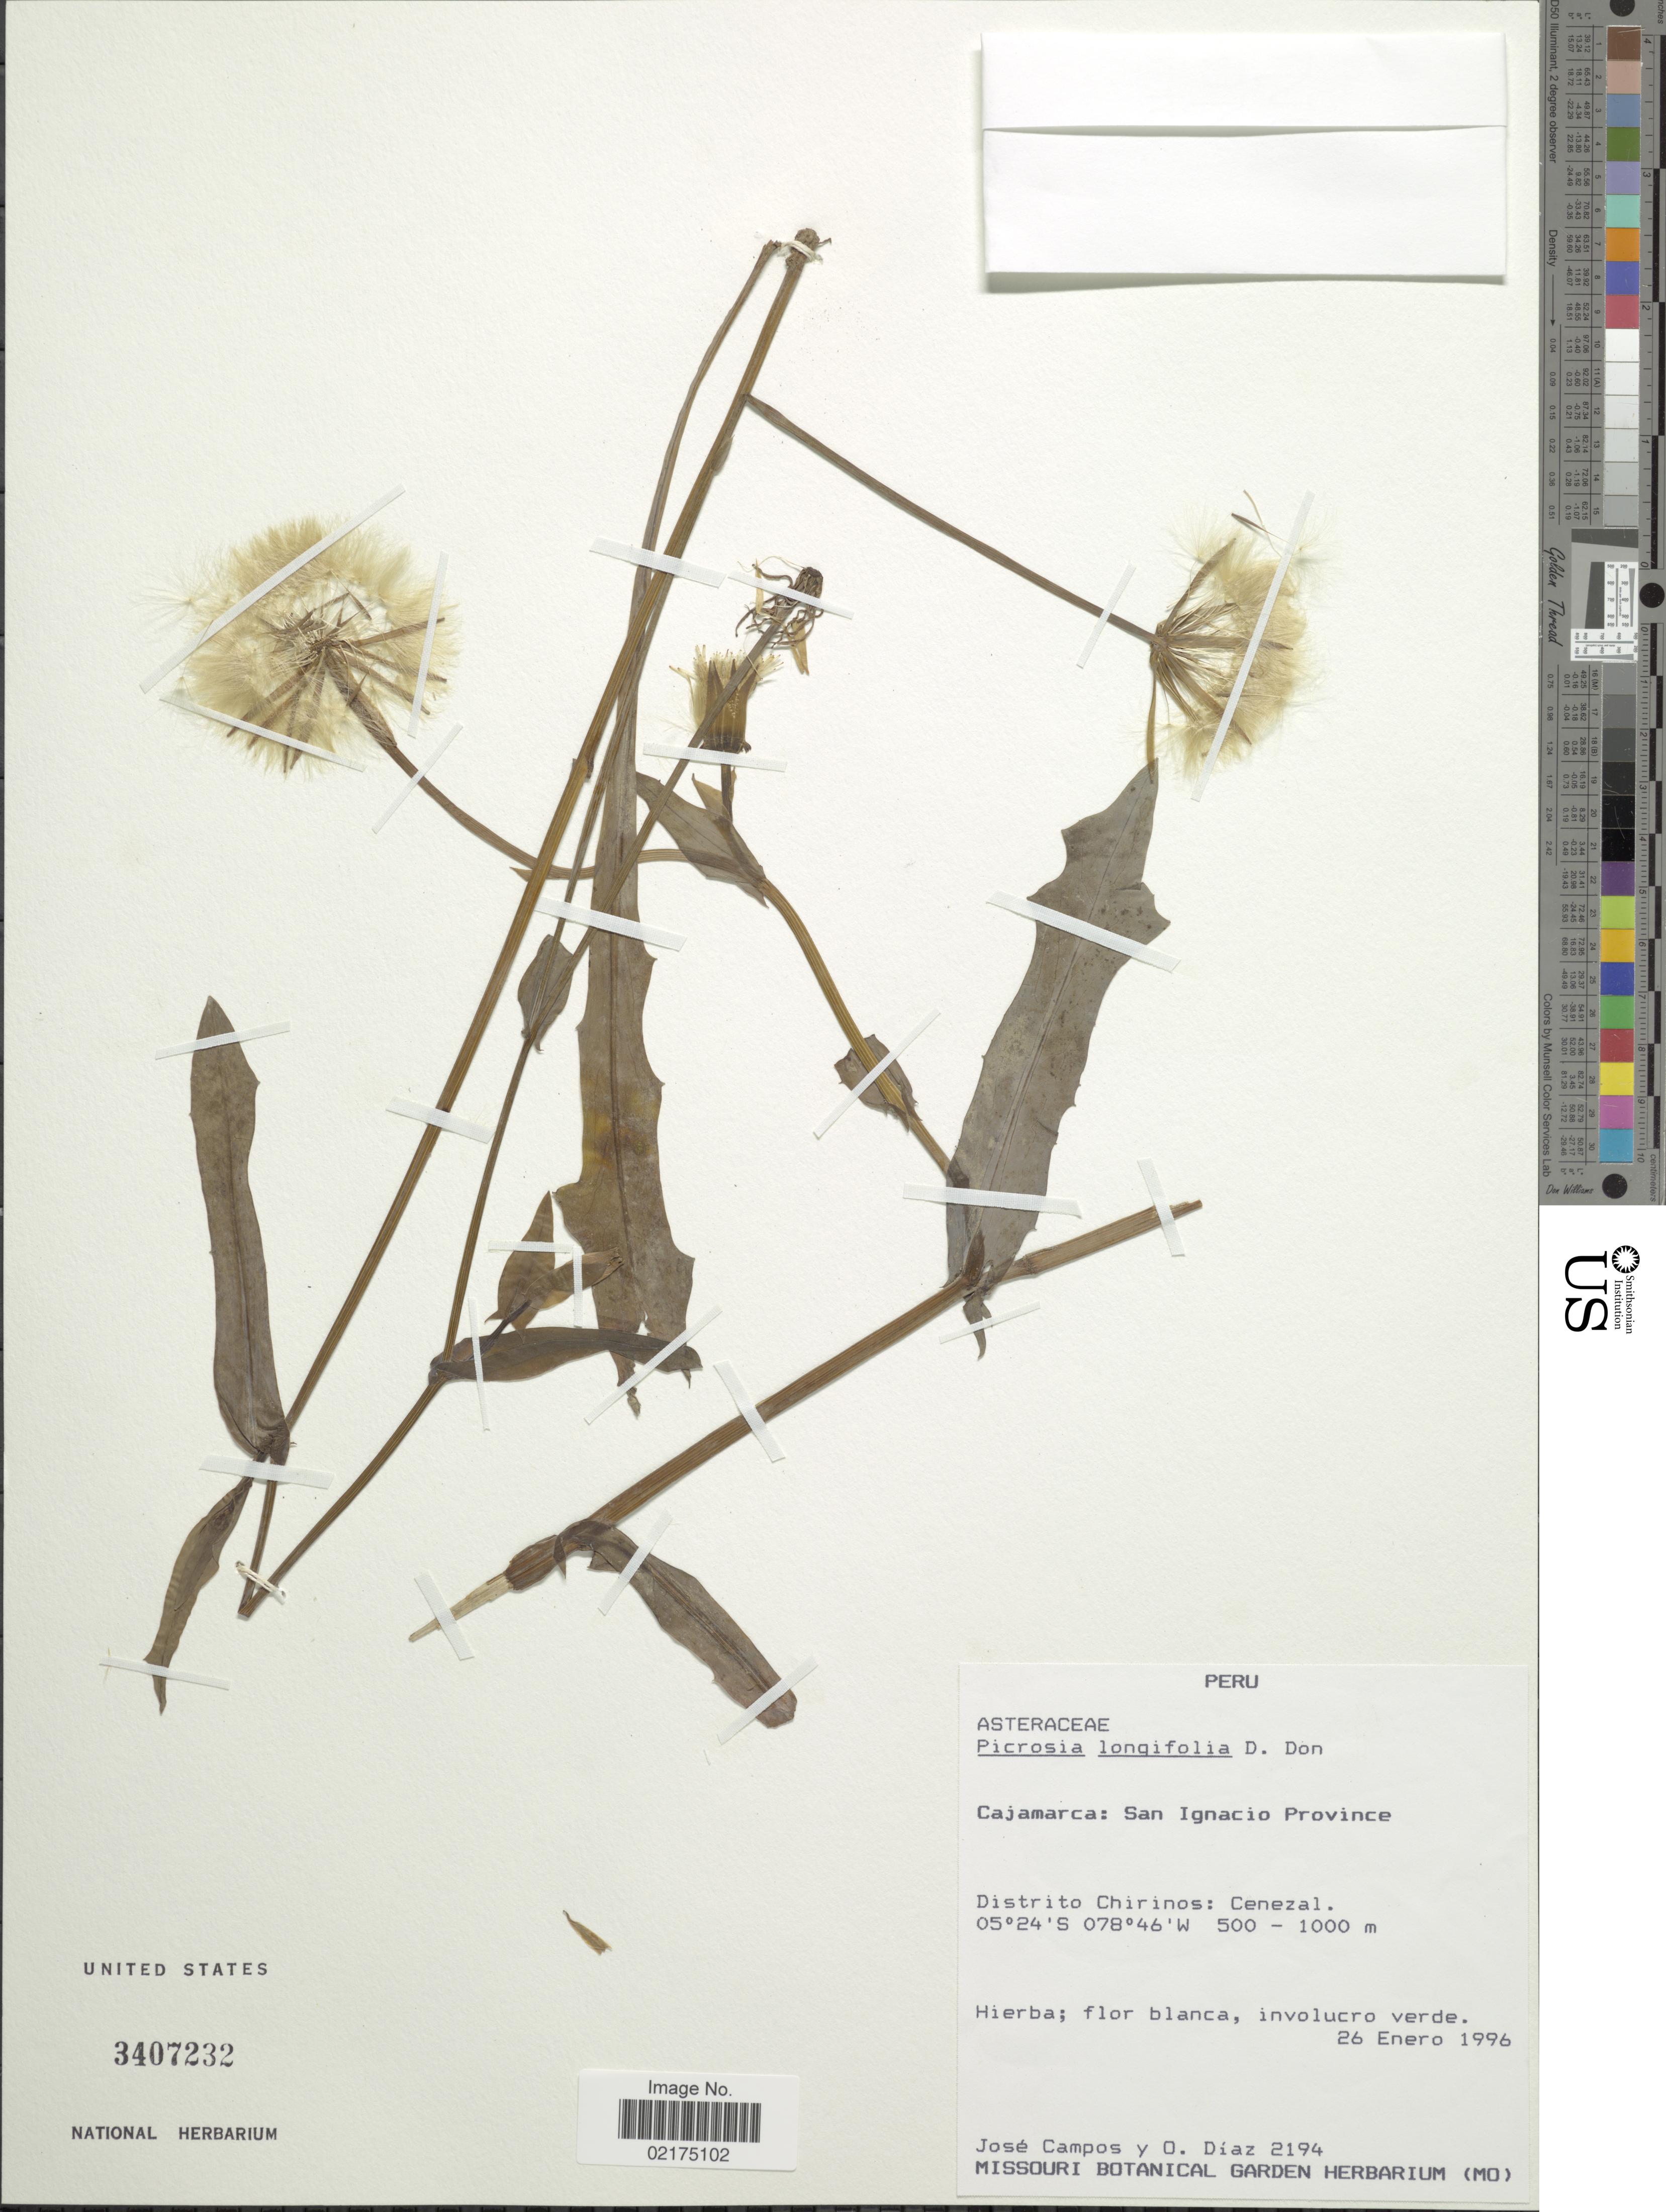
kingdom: Plantae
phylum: Tracheophyta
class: Magnoliopsida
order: Asterales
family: Asteraceae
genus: Picrosia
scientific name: Picrosia longifolia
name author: D. Don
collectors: J. Campos & O. Diaz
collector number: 2194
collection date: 1996-01-26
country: Peru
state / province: Cajamarca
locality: San Ignacio Province, Distrito Chirinos: Cenezal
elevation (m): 500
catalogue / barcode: US 3407232